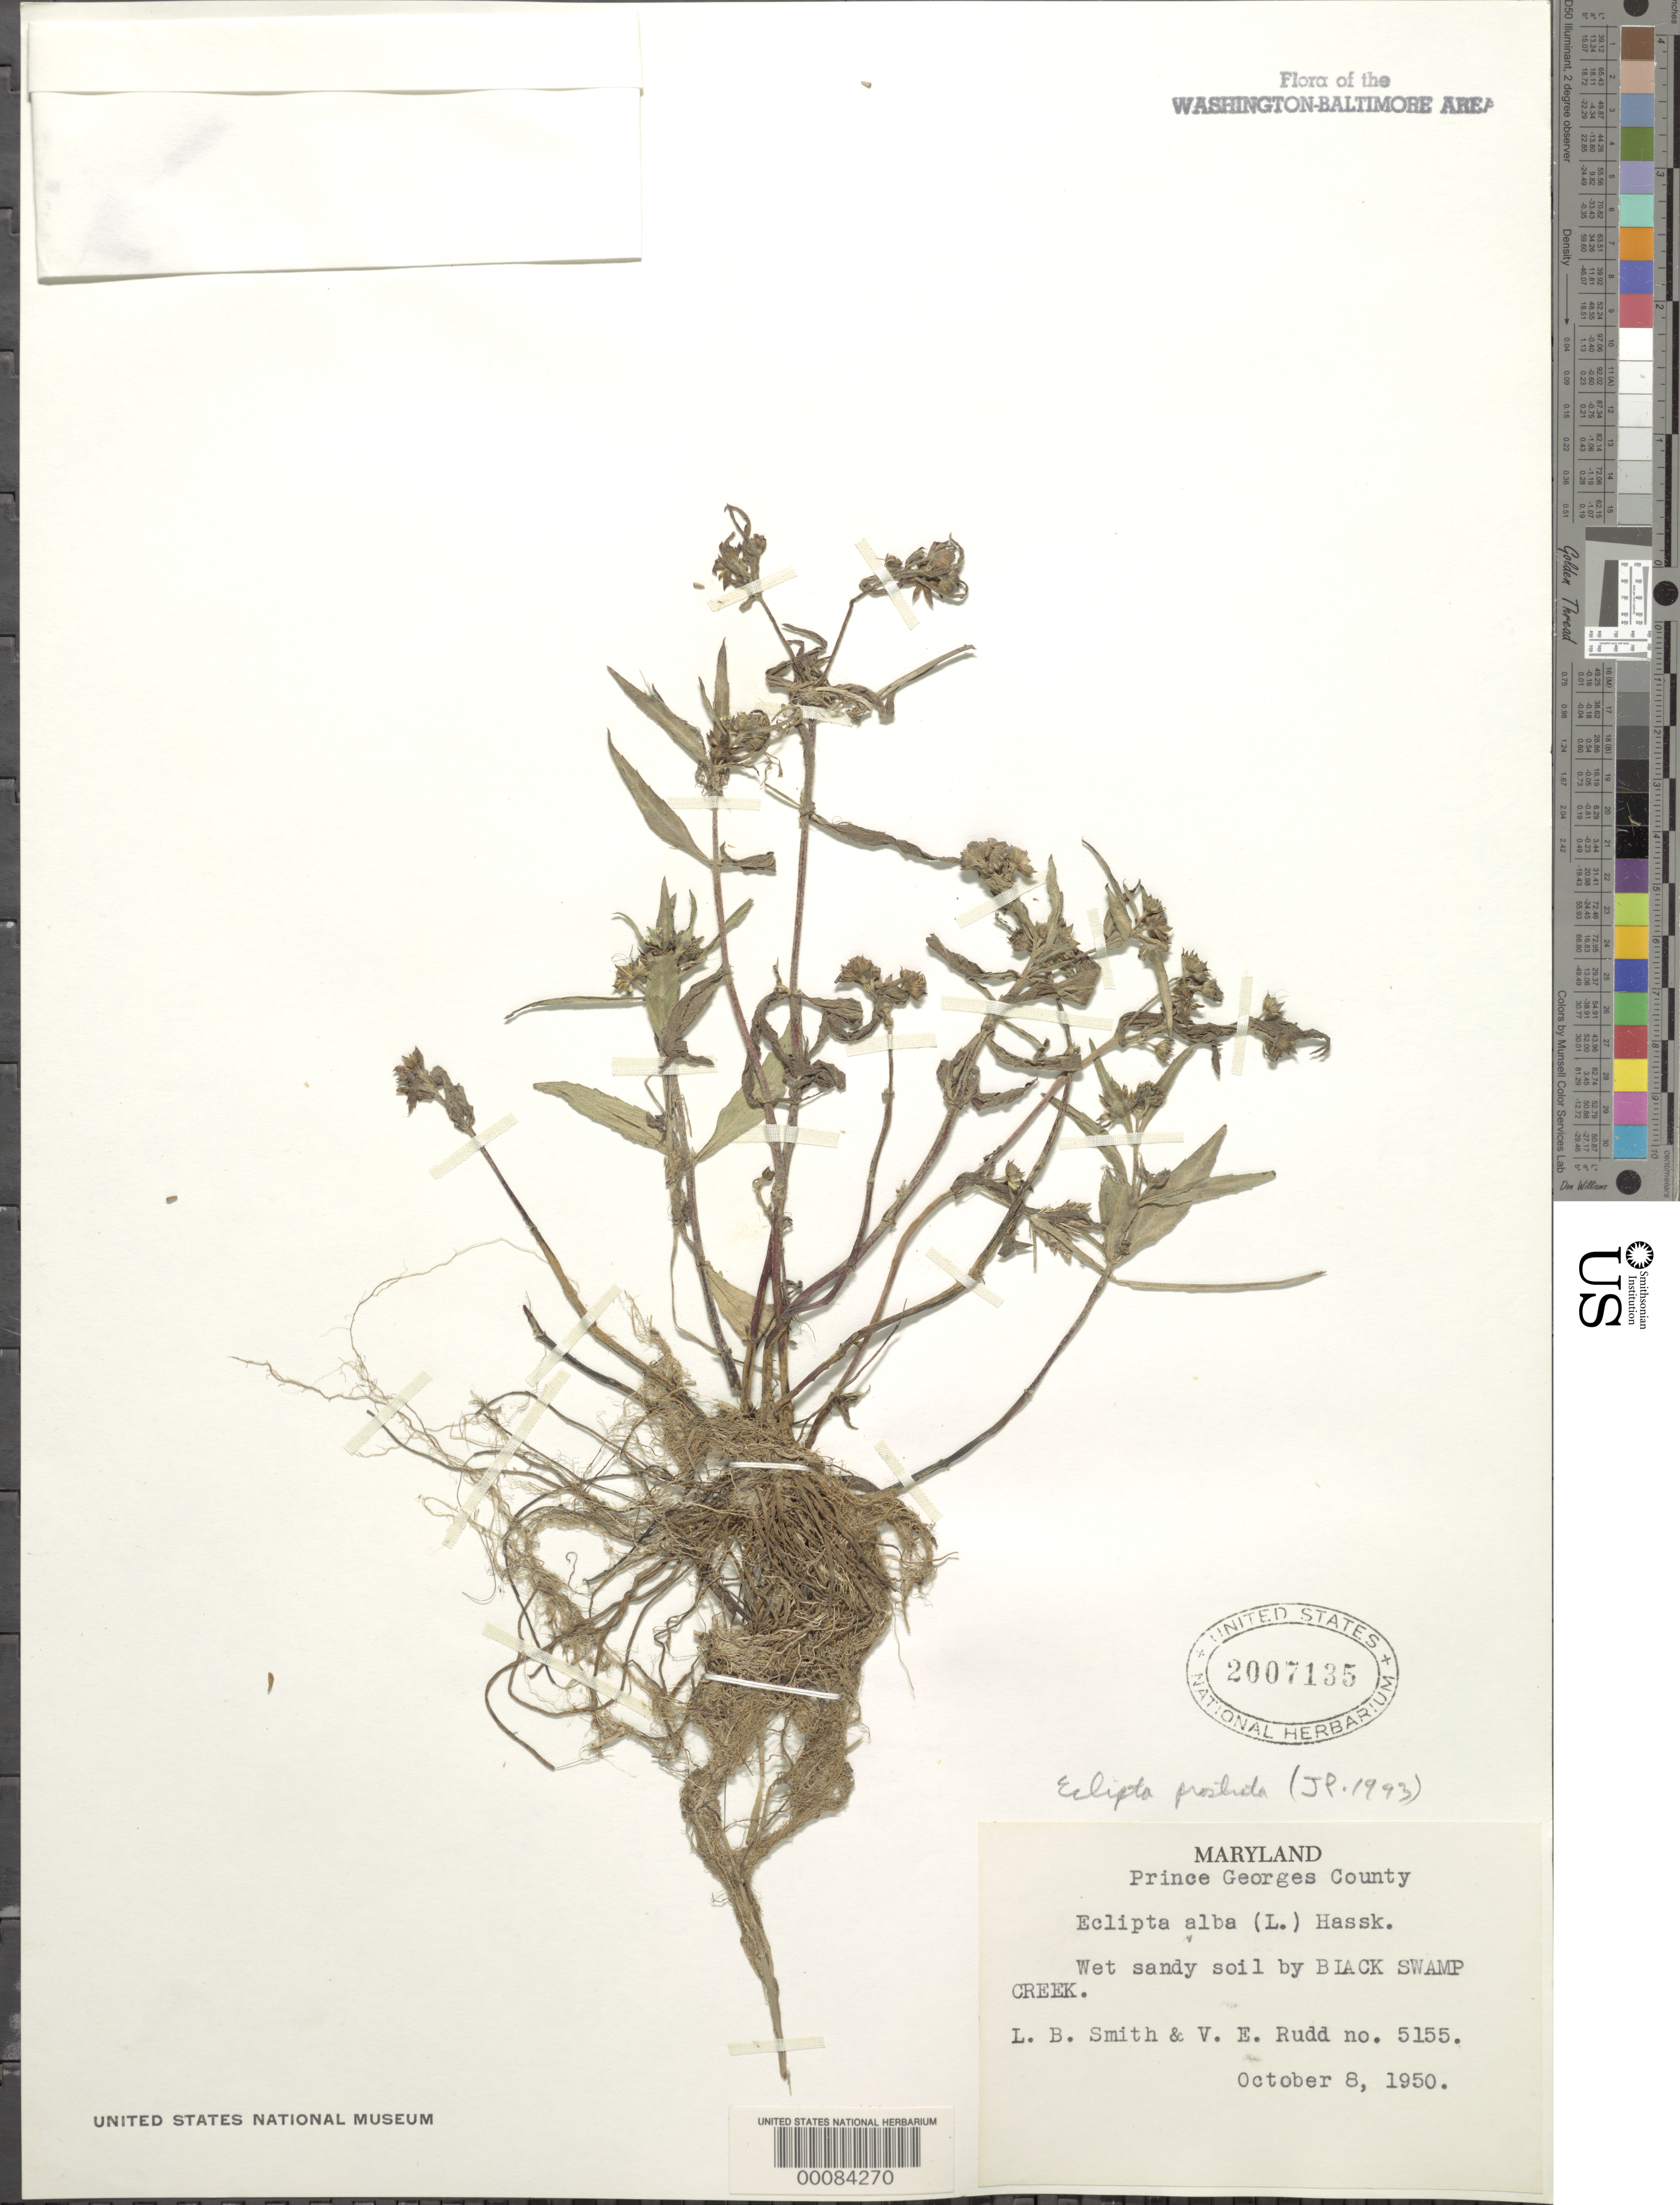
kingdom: Plantae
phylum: Tracheophyta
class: Magnoliopsida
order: Asterales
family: Asteraceae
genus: Eclipta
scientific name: Eclipta prostrata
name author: (L.) L.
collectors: L. Smith & V. E. Rudd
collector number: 5155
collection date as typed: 08 Oct 1950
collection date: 1950-10-08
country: United States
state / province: Maryland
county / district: Prince George's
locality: Black Swamp Creek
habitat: Wet sandy soil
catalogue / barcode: US 2007135